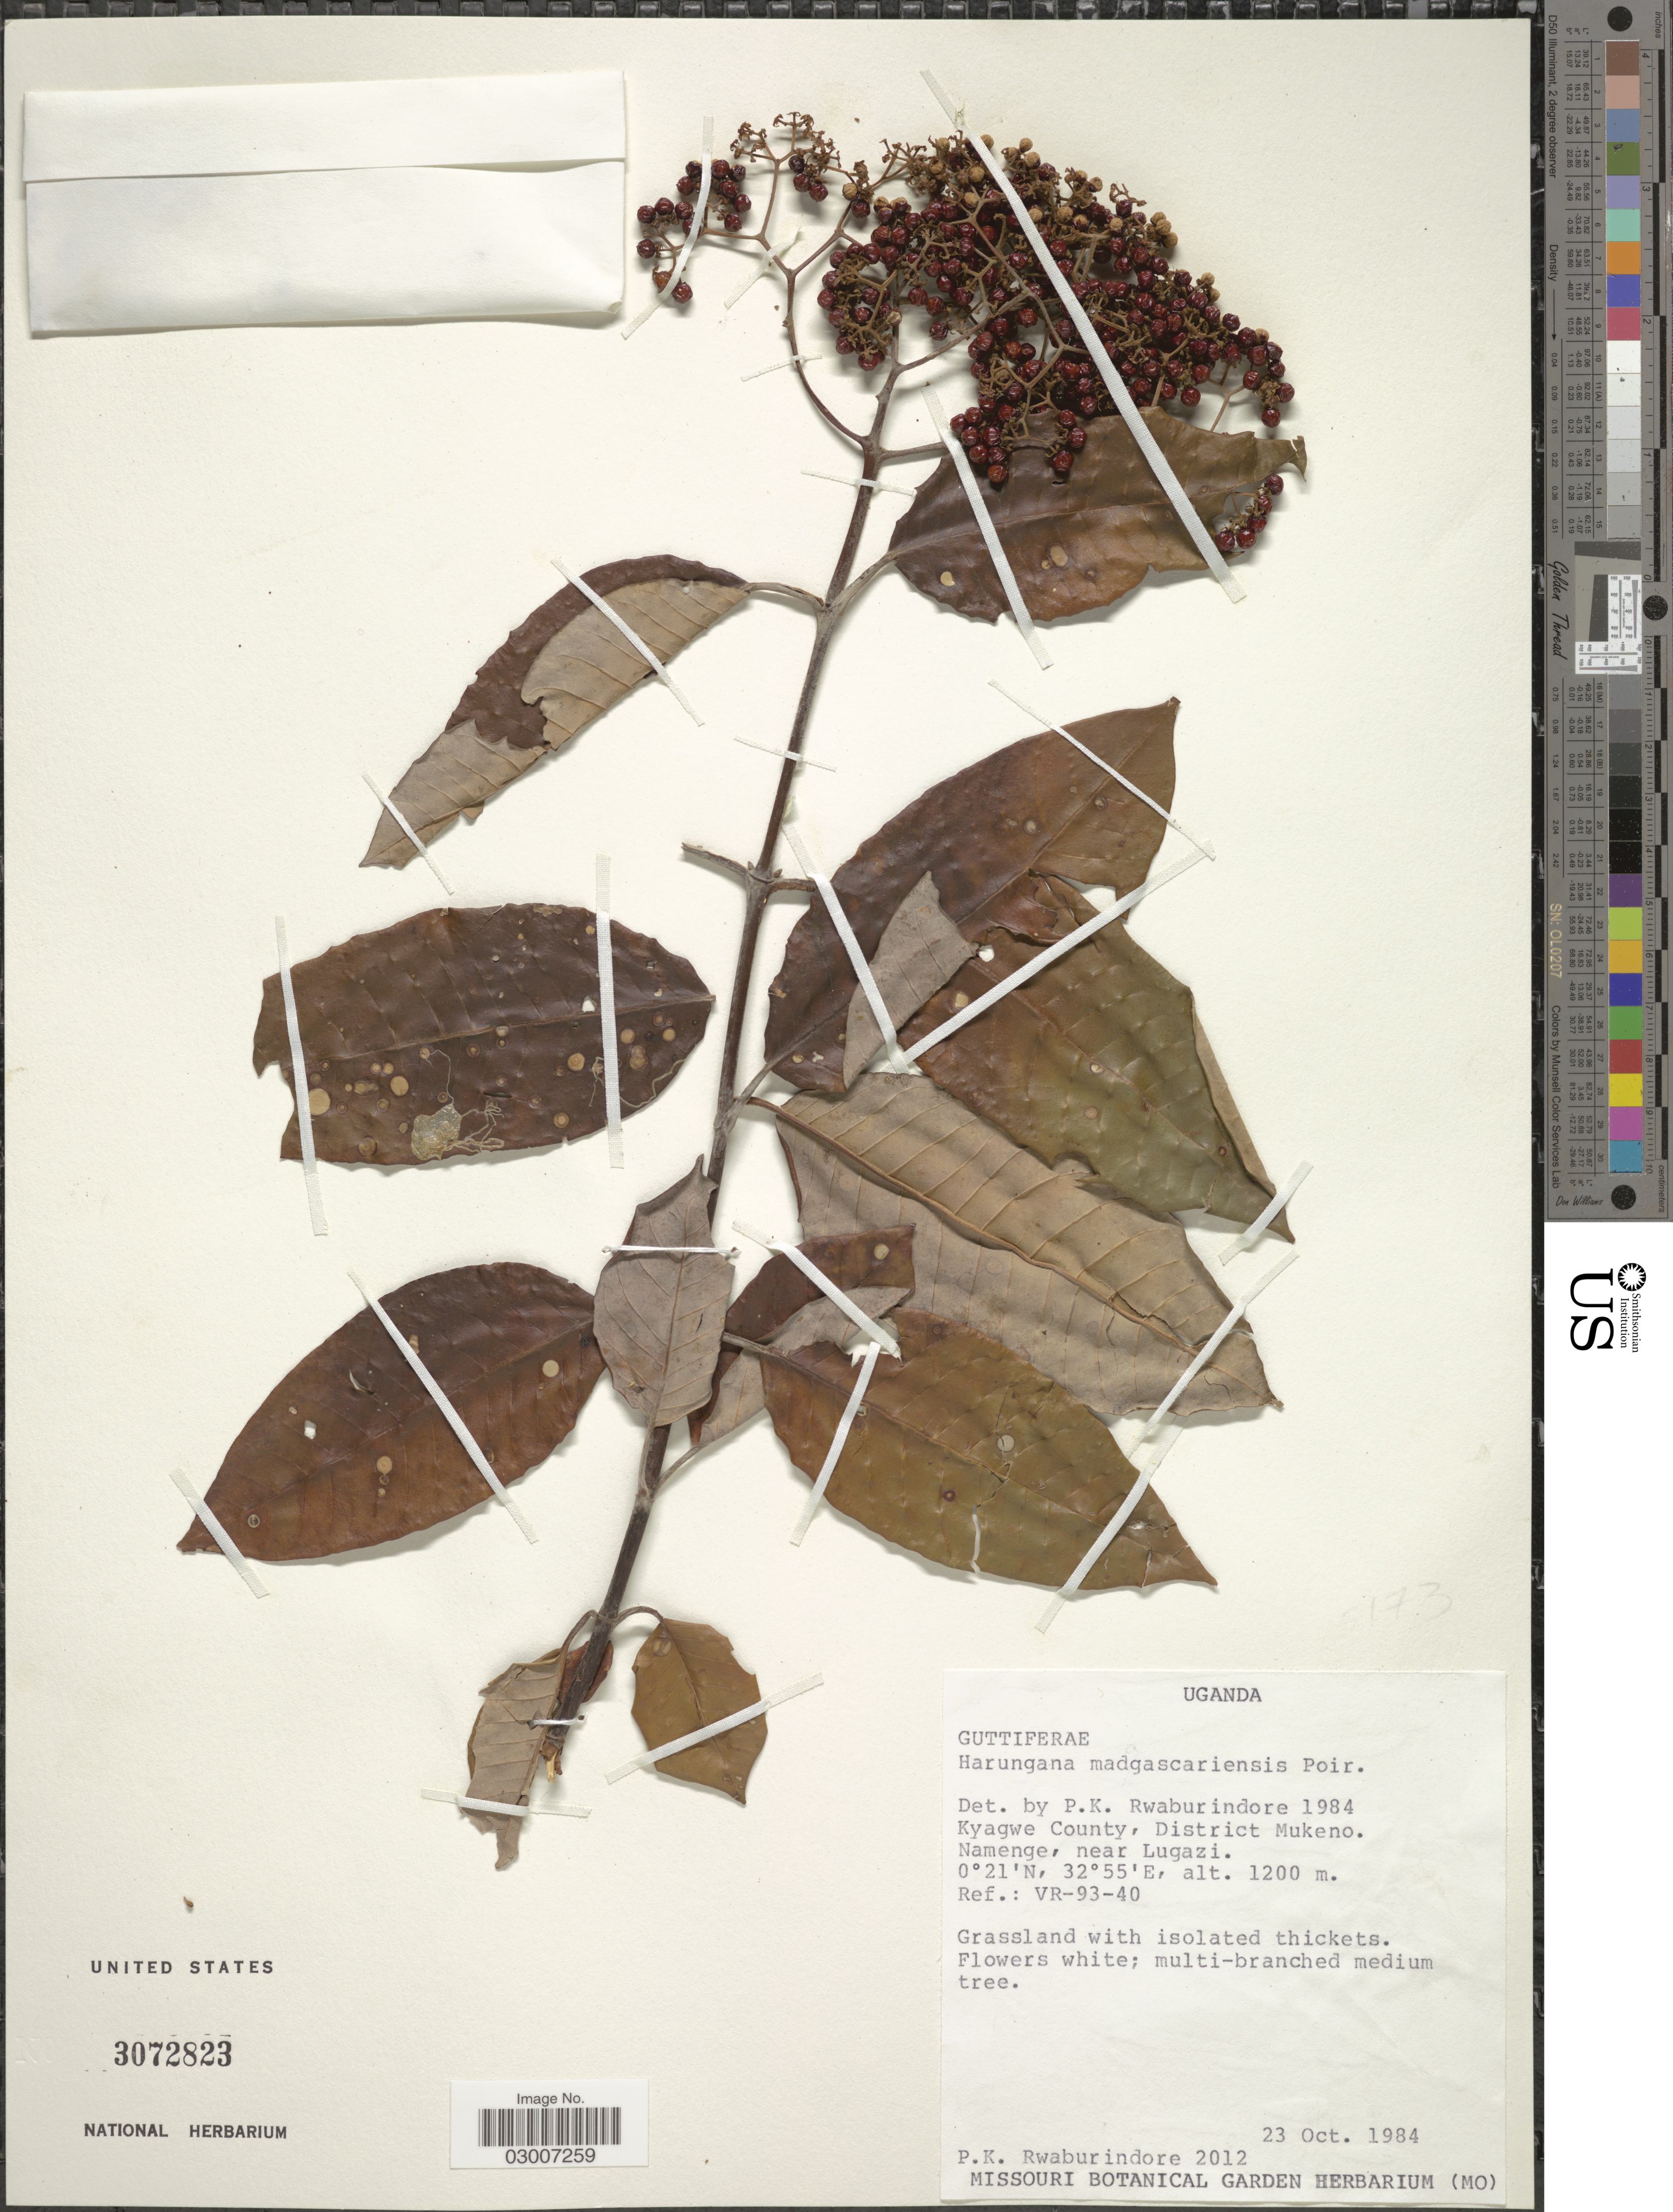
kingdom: Plantae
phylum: Tracheophyta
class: Magnoliopsida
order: Malpighiales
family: Hypericaceae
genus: Harungana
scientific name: Harungana madagascariensis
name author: Lam. ex Poir.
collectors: P. Rwaburindore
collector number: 2012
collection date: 1984-10-23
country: Uganda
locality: Kyagwe County, District Mukeno. Namenge, near Lugazi. Ref.: VR-93-40.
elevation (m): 1200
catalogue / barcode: US 3072823